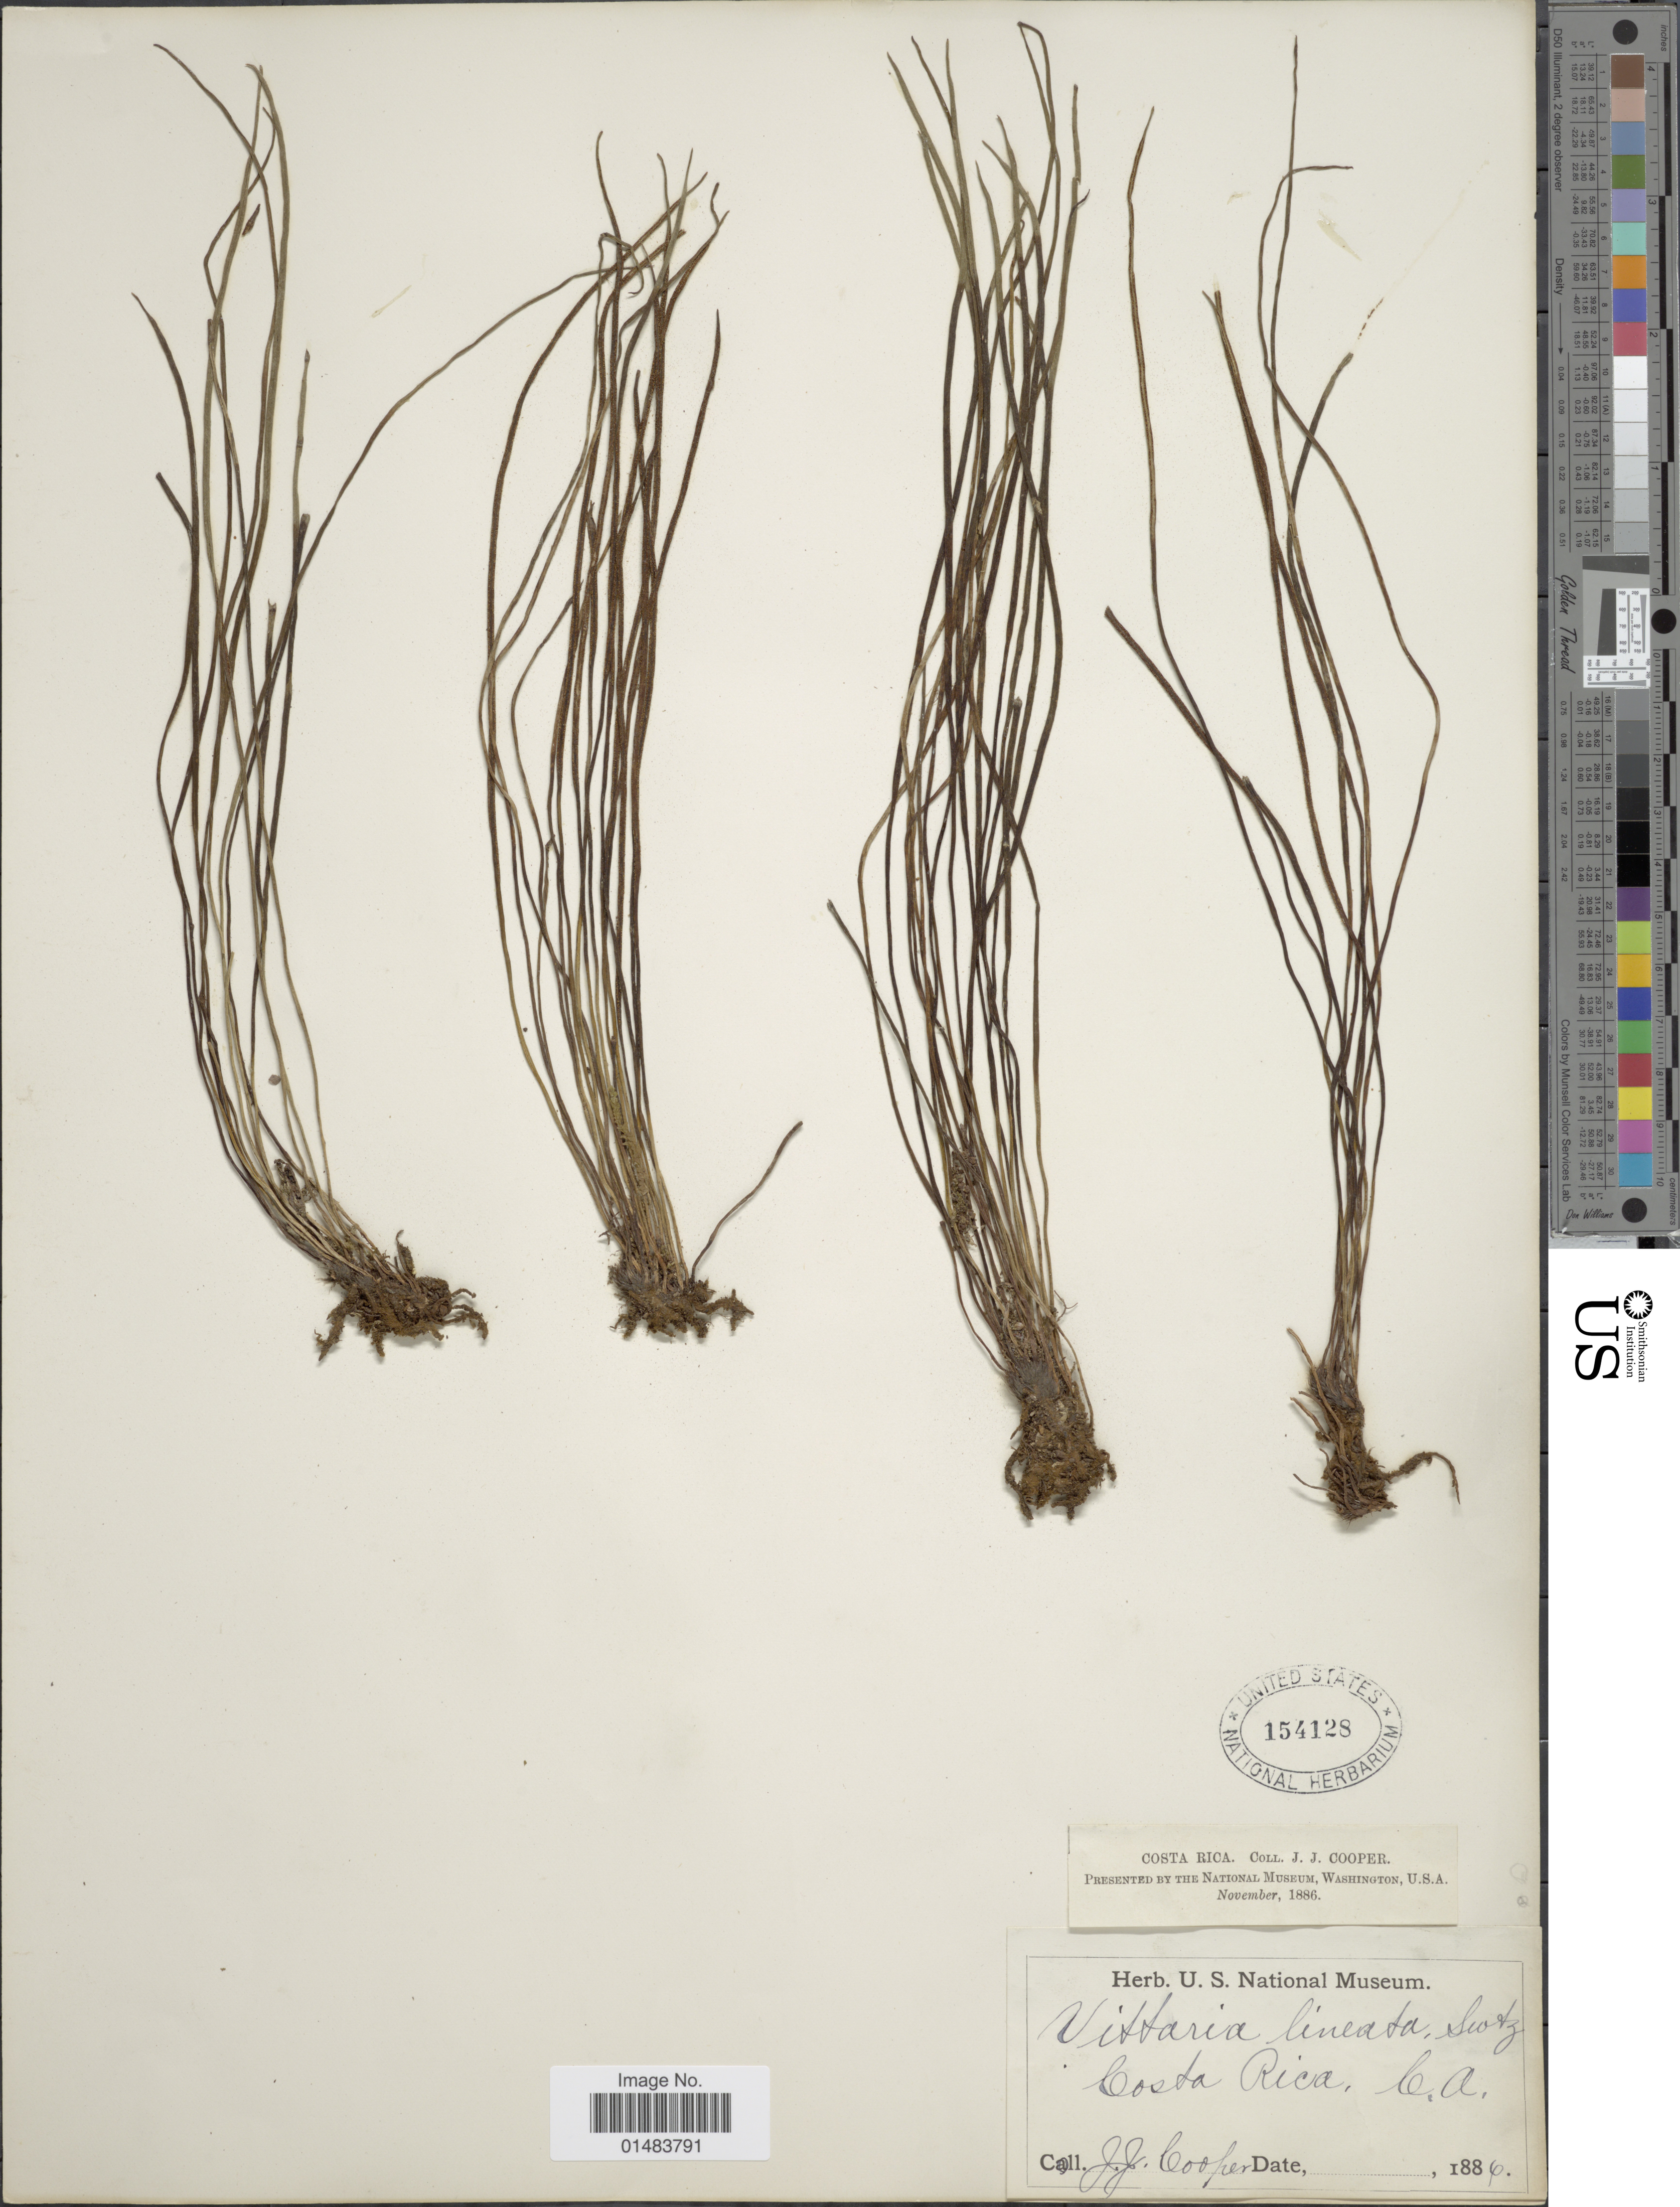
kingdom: Plantae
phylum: Tracheophyta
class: Polypodiopsida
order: Polypodiales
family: Pteridaceae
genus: Vittaria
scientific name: Vittaria lineata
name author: (L.) Sm.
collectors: J. J. Cooper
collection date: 1886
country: Costa Rica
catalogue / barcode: US 154128